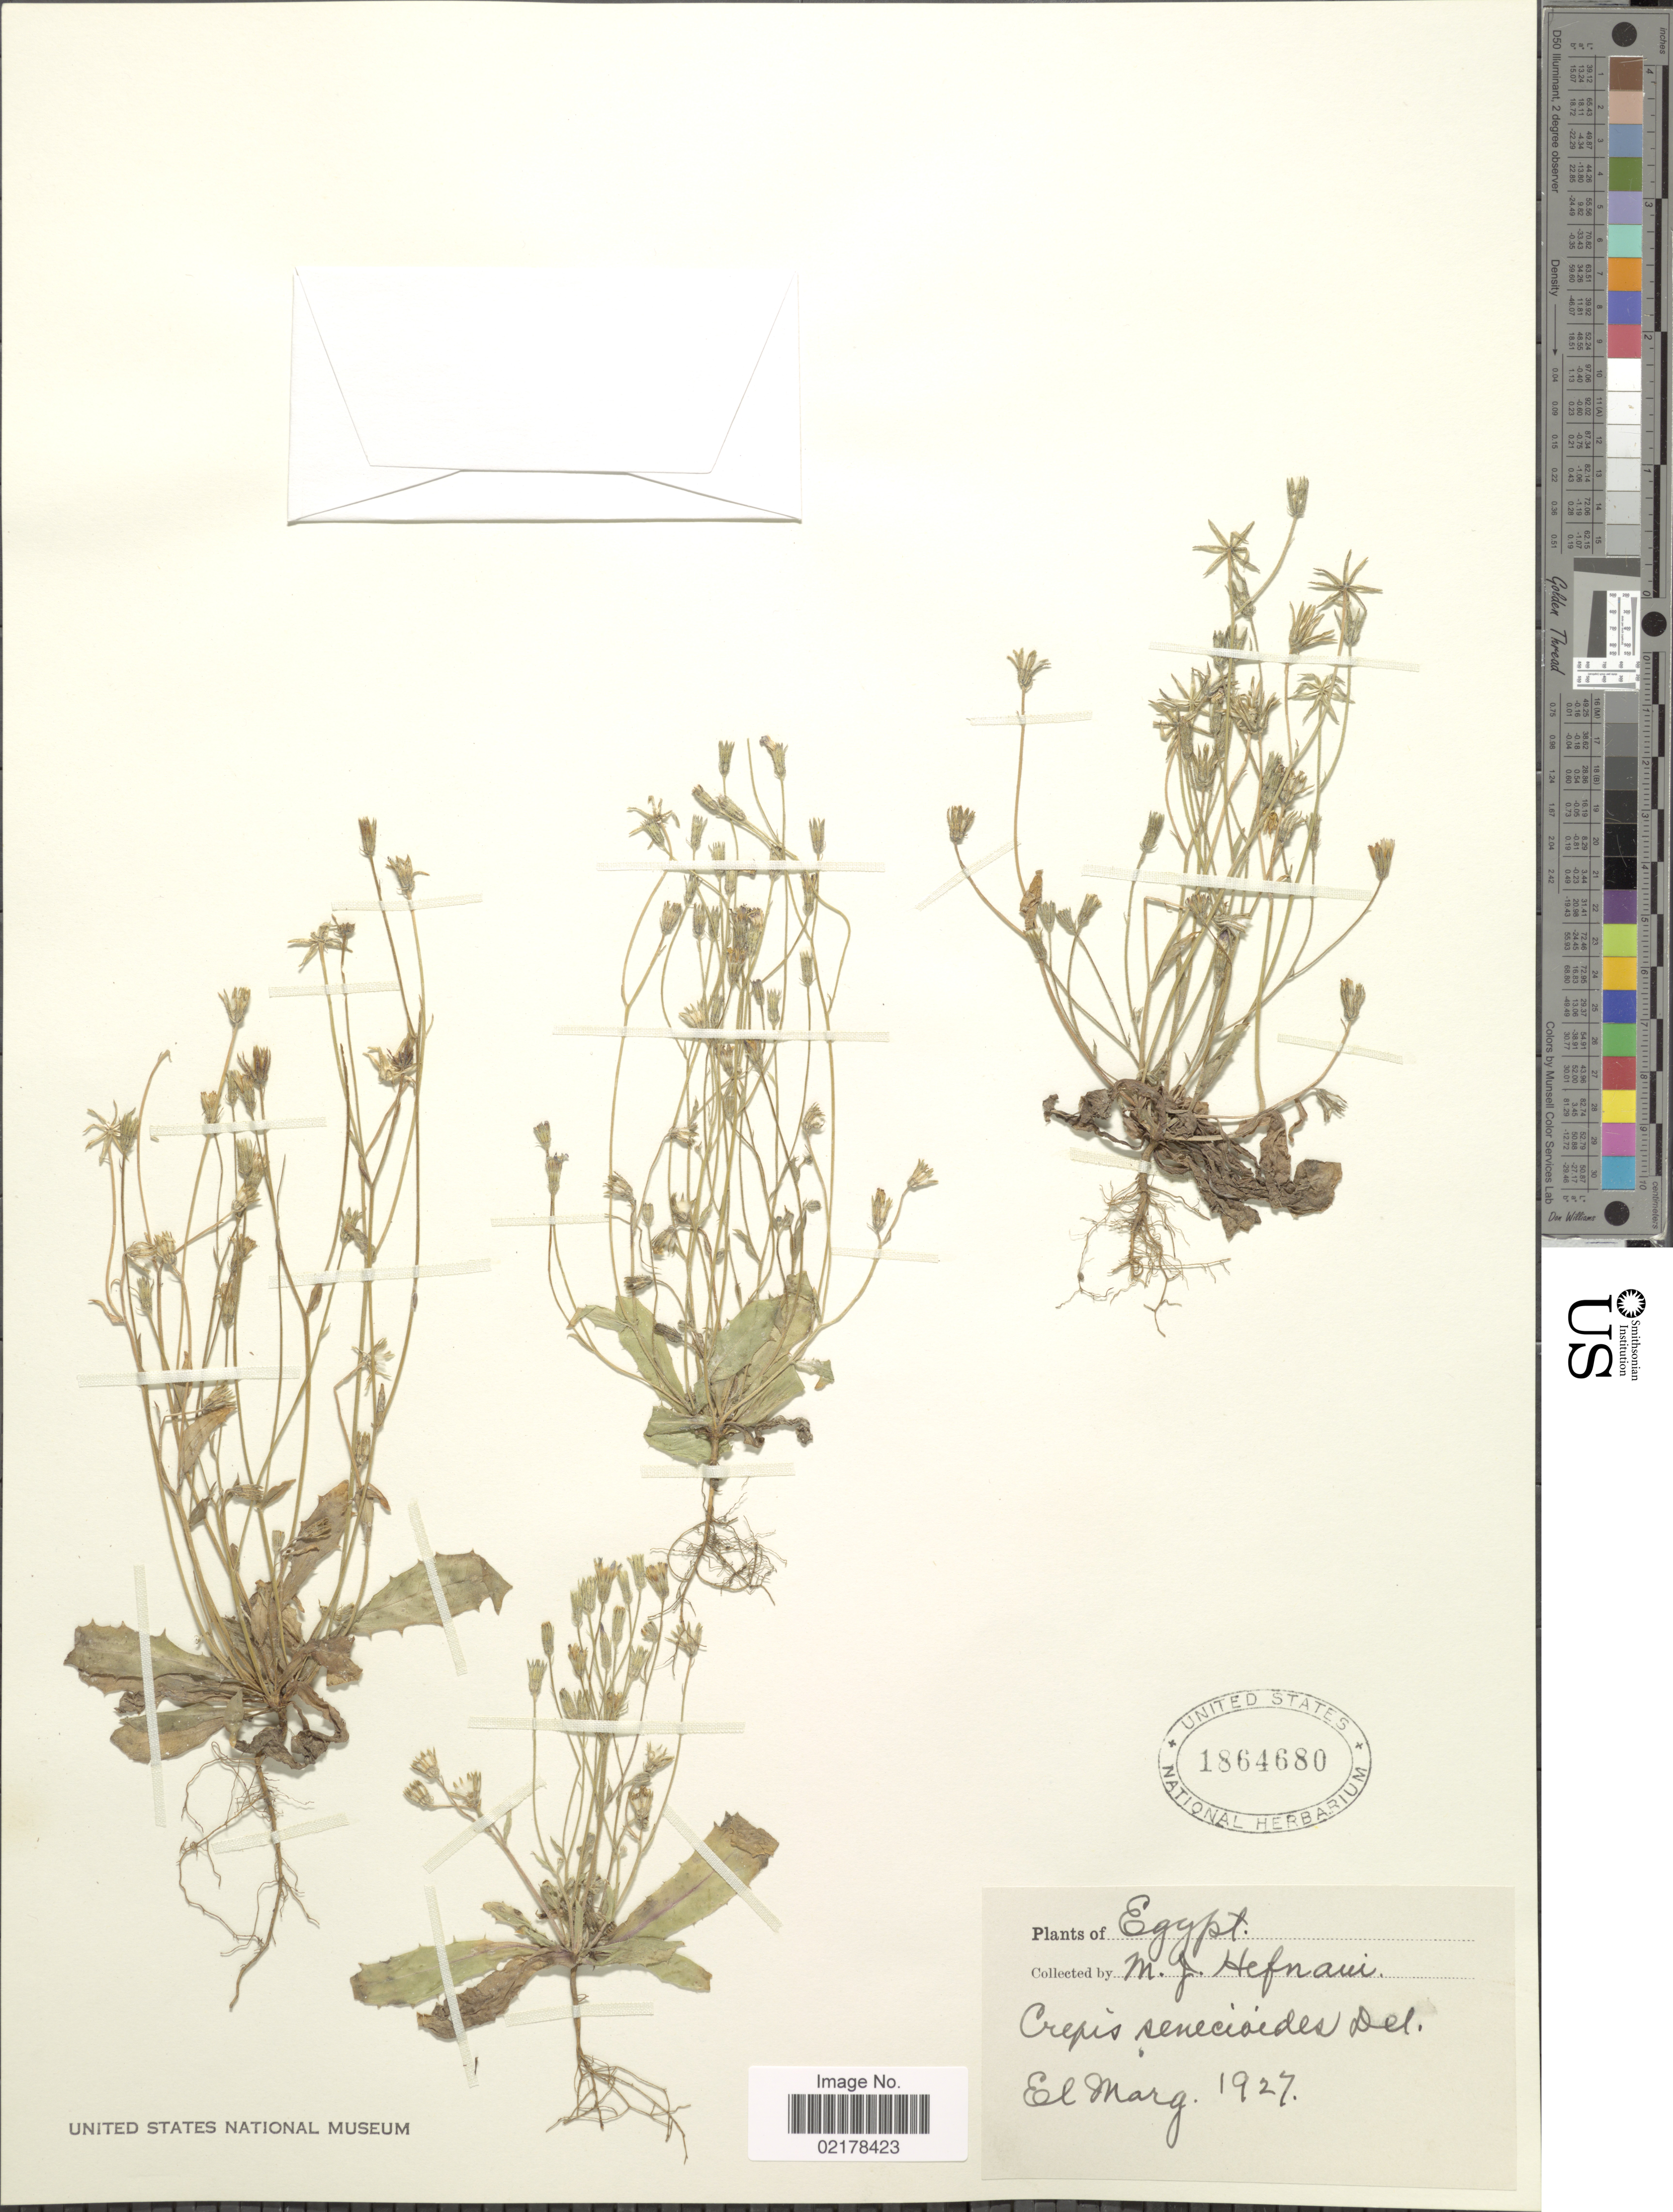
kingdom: Plantae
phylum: Tracheophyta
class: Magnoliopsida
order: Asterales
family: Asteraceae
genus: Crepis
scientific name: Crepis senecioides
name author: Delile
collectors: M. Hefnaui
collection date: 1927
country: Egypt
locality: El Marg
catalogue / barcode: US 1864680